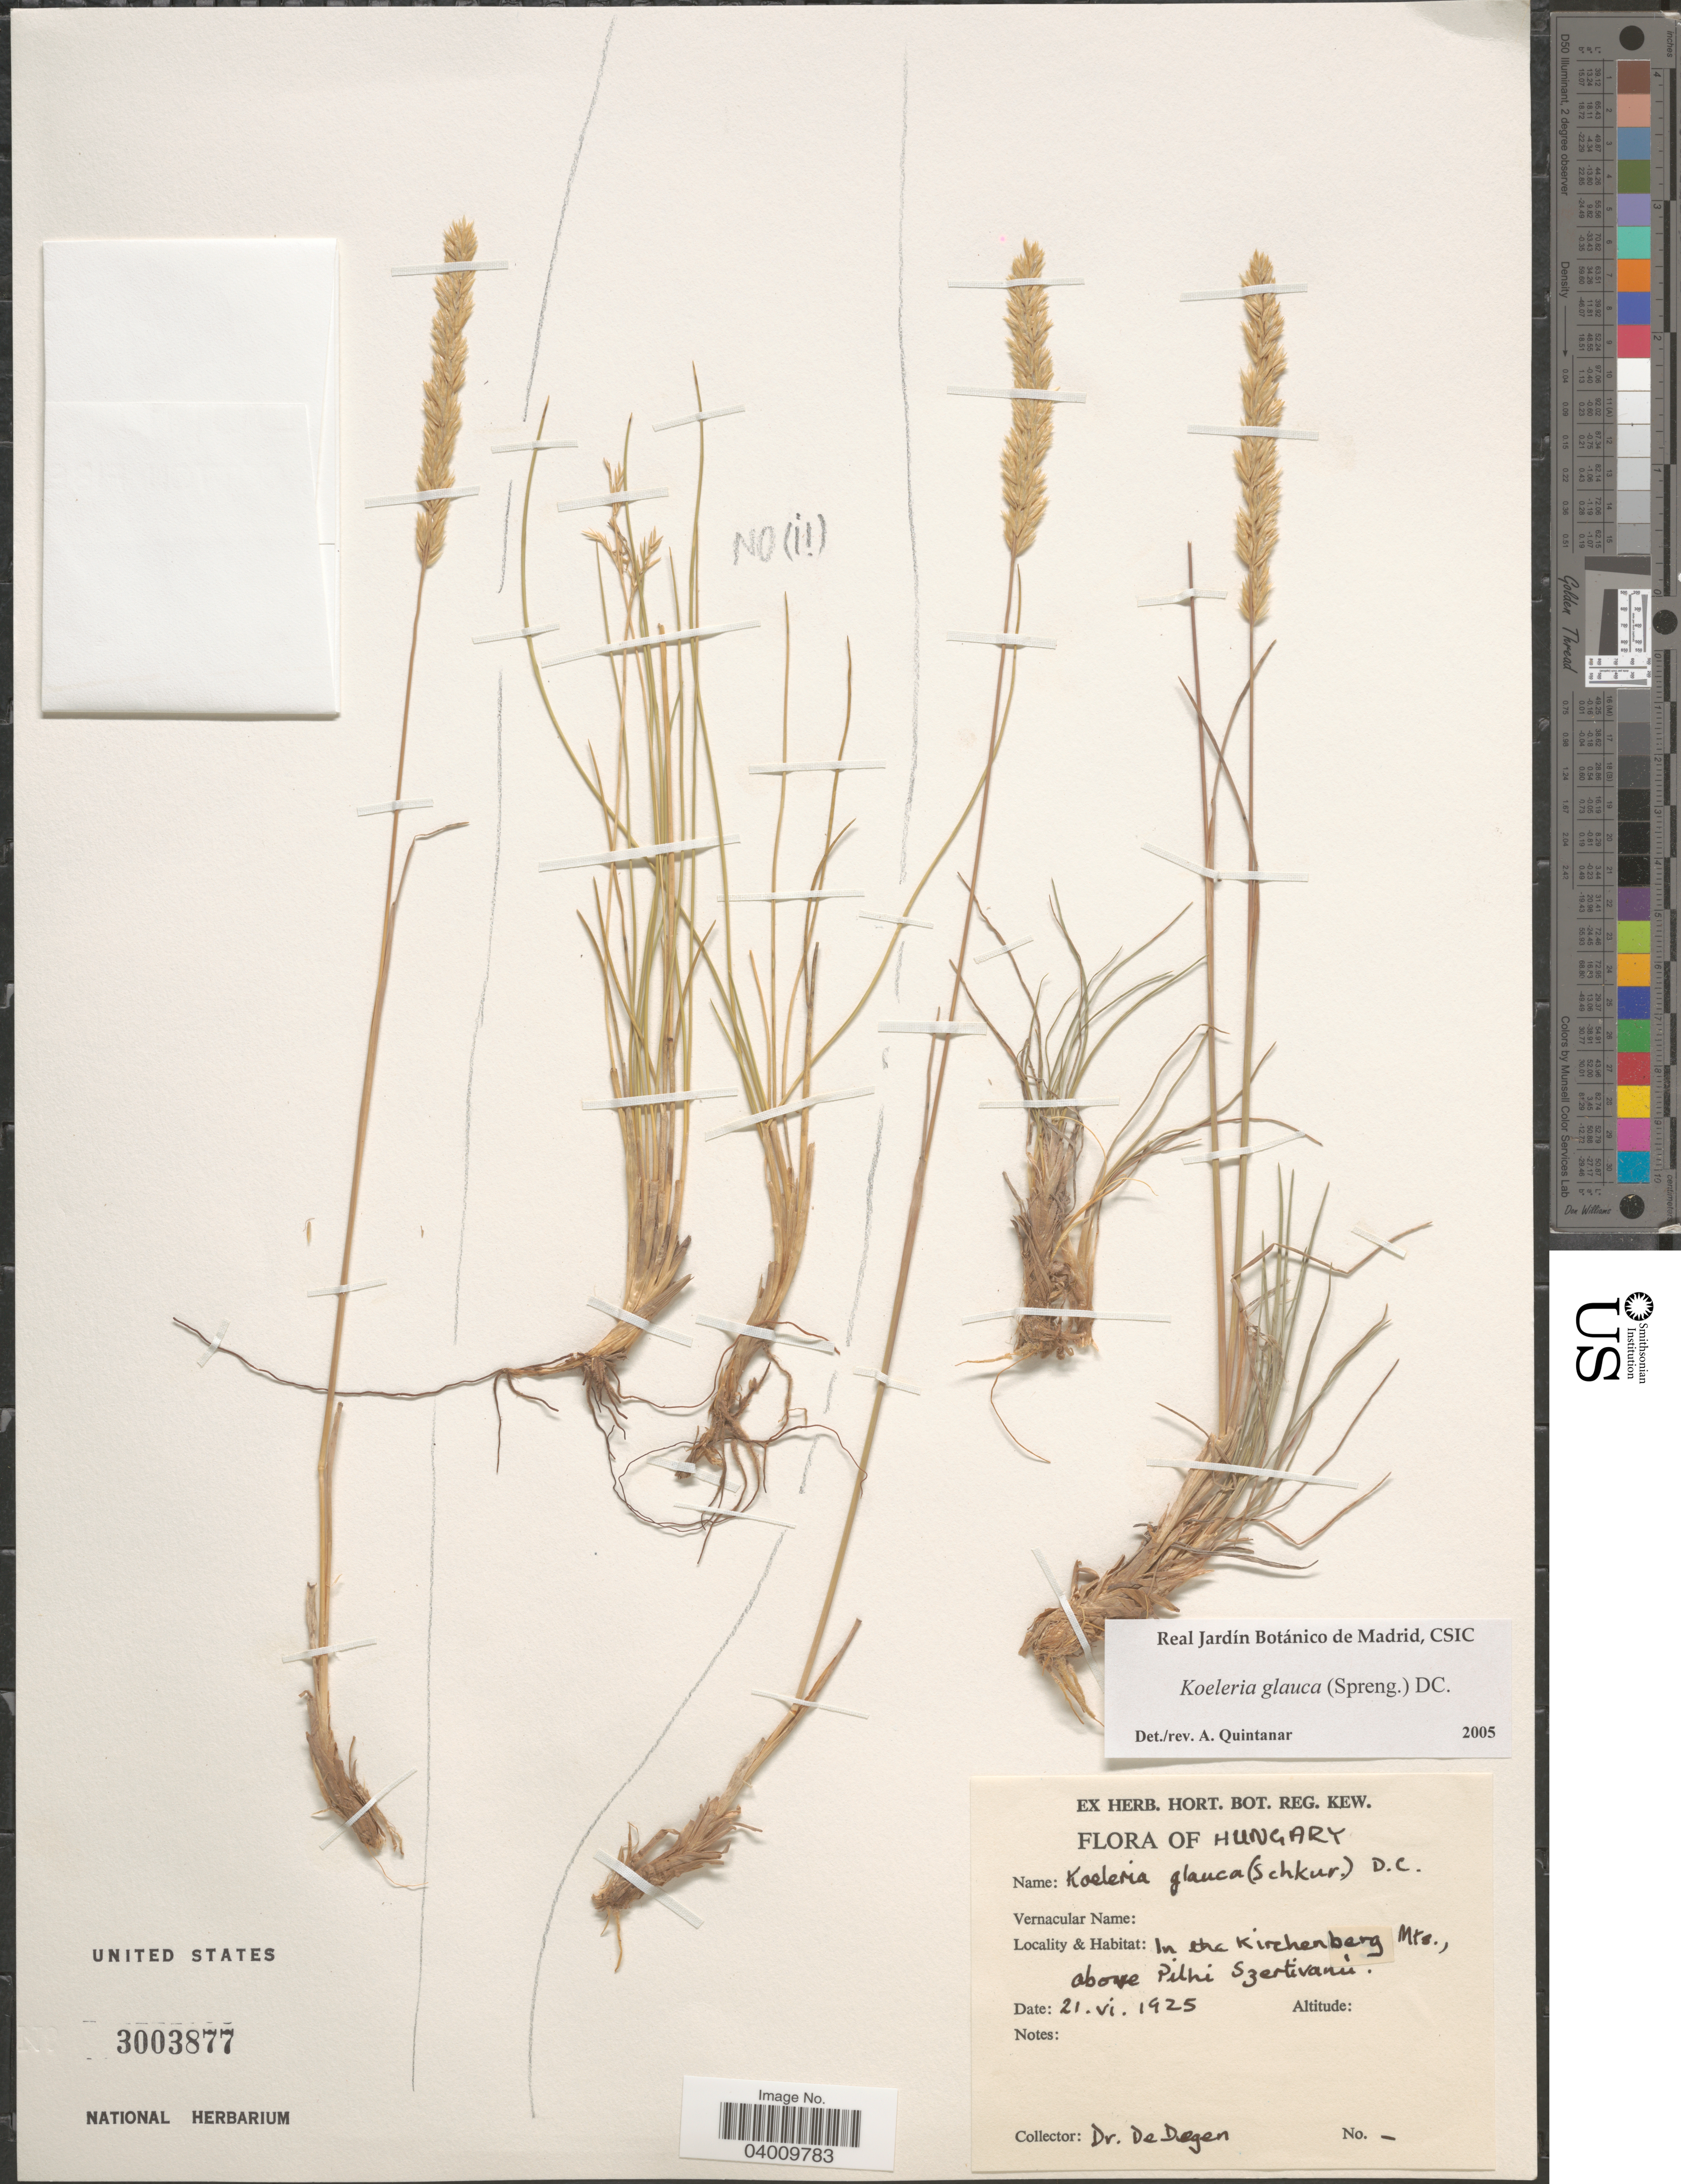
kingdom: Plantae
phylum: Tracheophyta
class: Liliopsida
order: Poales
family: Poaceae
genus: Koeleria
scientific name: Koeleria glauca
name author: (Spreng.) DC.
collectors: A. de Degen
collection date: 1925-06-21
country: Hungary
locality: In etra Kirhenberg Mts., above Pilhi Szertivanu.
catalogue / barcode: US 3003877